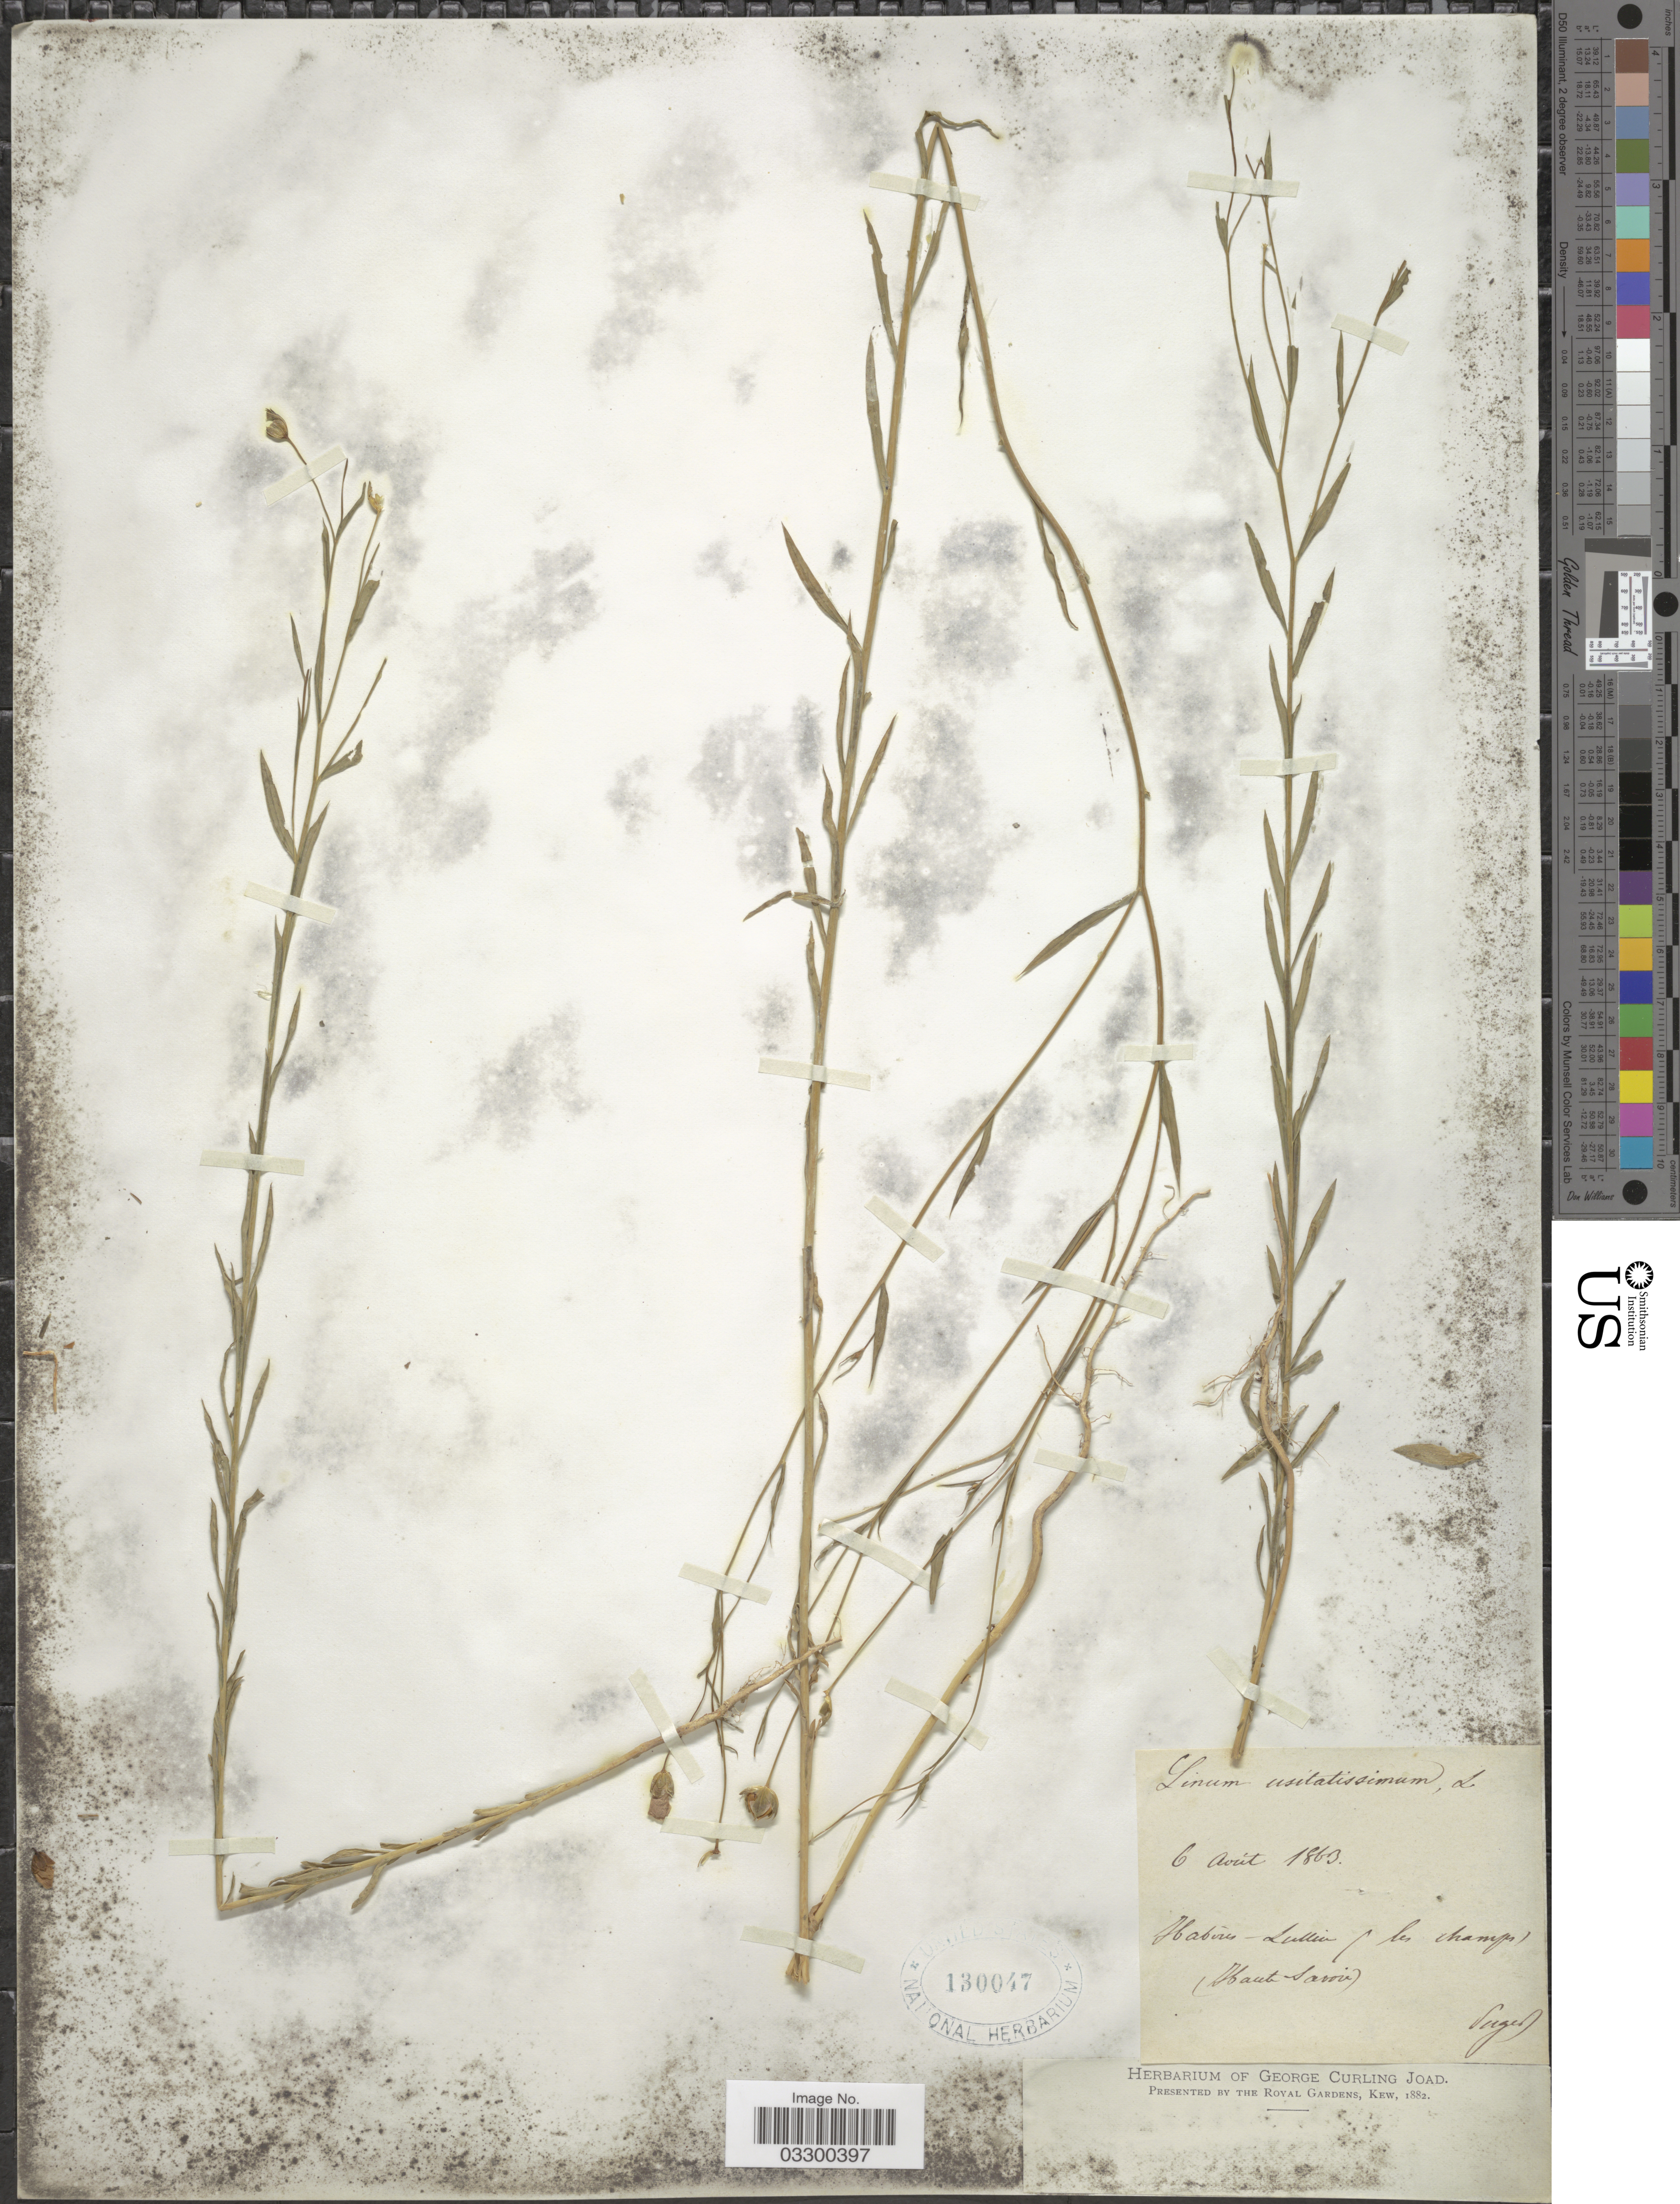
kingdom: Plantae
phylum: Tracheophyta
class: Magnoliopsida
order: Malpighiales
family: Linaceae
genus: Linum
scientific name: Linum usitatissimum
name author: L.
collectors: -. Puget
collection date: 1863-08-06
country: France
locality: Ibaboin - Lullia (les champs) [interpreted] (Haute-Savoie).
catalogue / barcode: US 130047